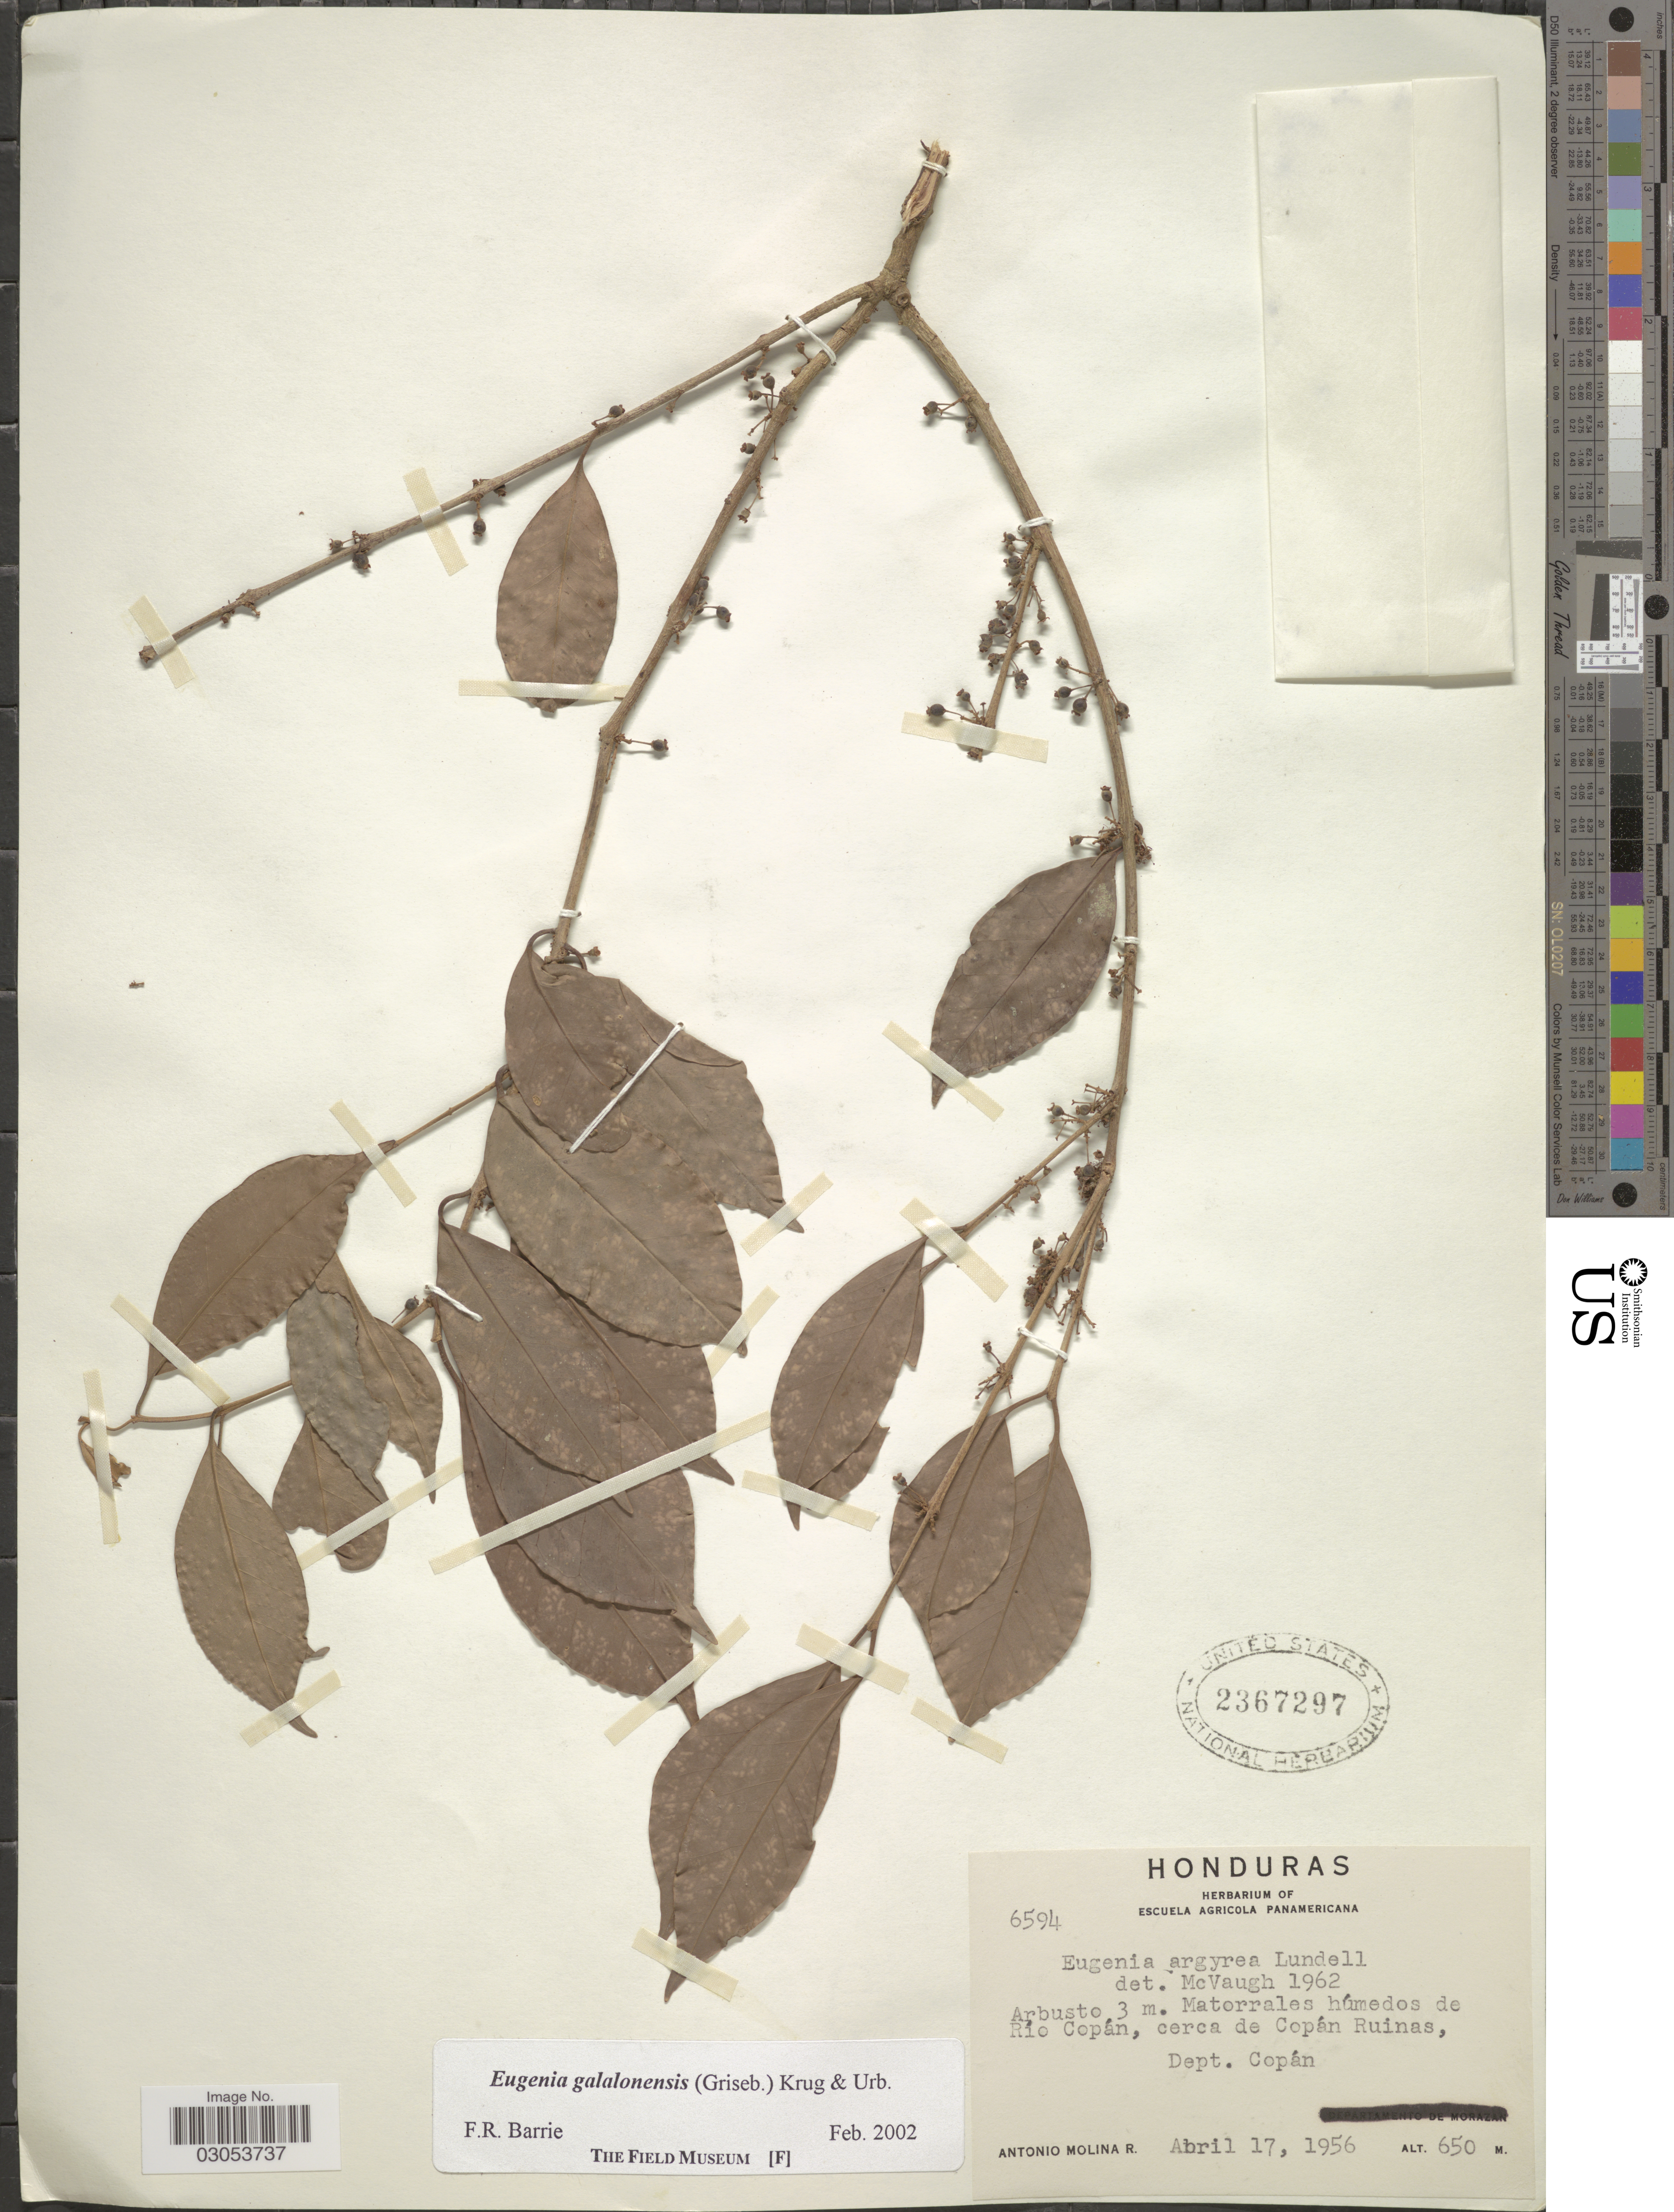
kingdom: Plantae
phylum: Tracheophyta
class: Magnoliopsida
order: Myrtales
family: Myrtaceae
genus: Eugenia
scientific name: Eugenia galalonensis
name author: (Griseb.) Krug & Urb.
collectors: A. Molina R.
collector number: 6594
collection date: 1956-04-17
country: Honduras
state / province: Copán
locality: Matorrales húmedos de Río Copán Ruinas, Dept. Copán.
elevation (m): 650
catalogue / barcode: US 2367297